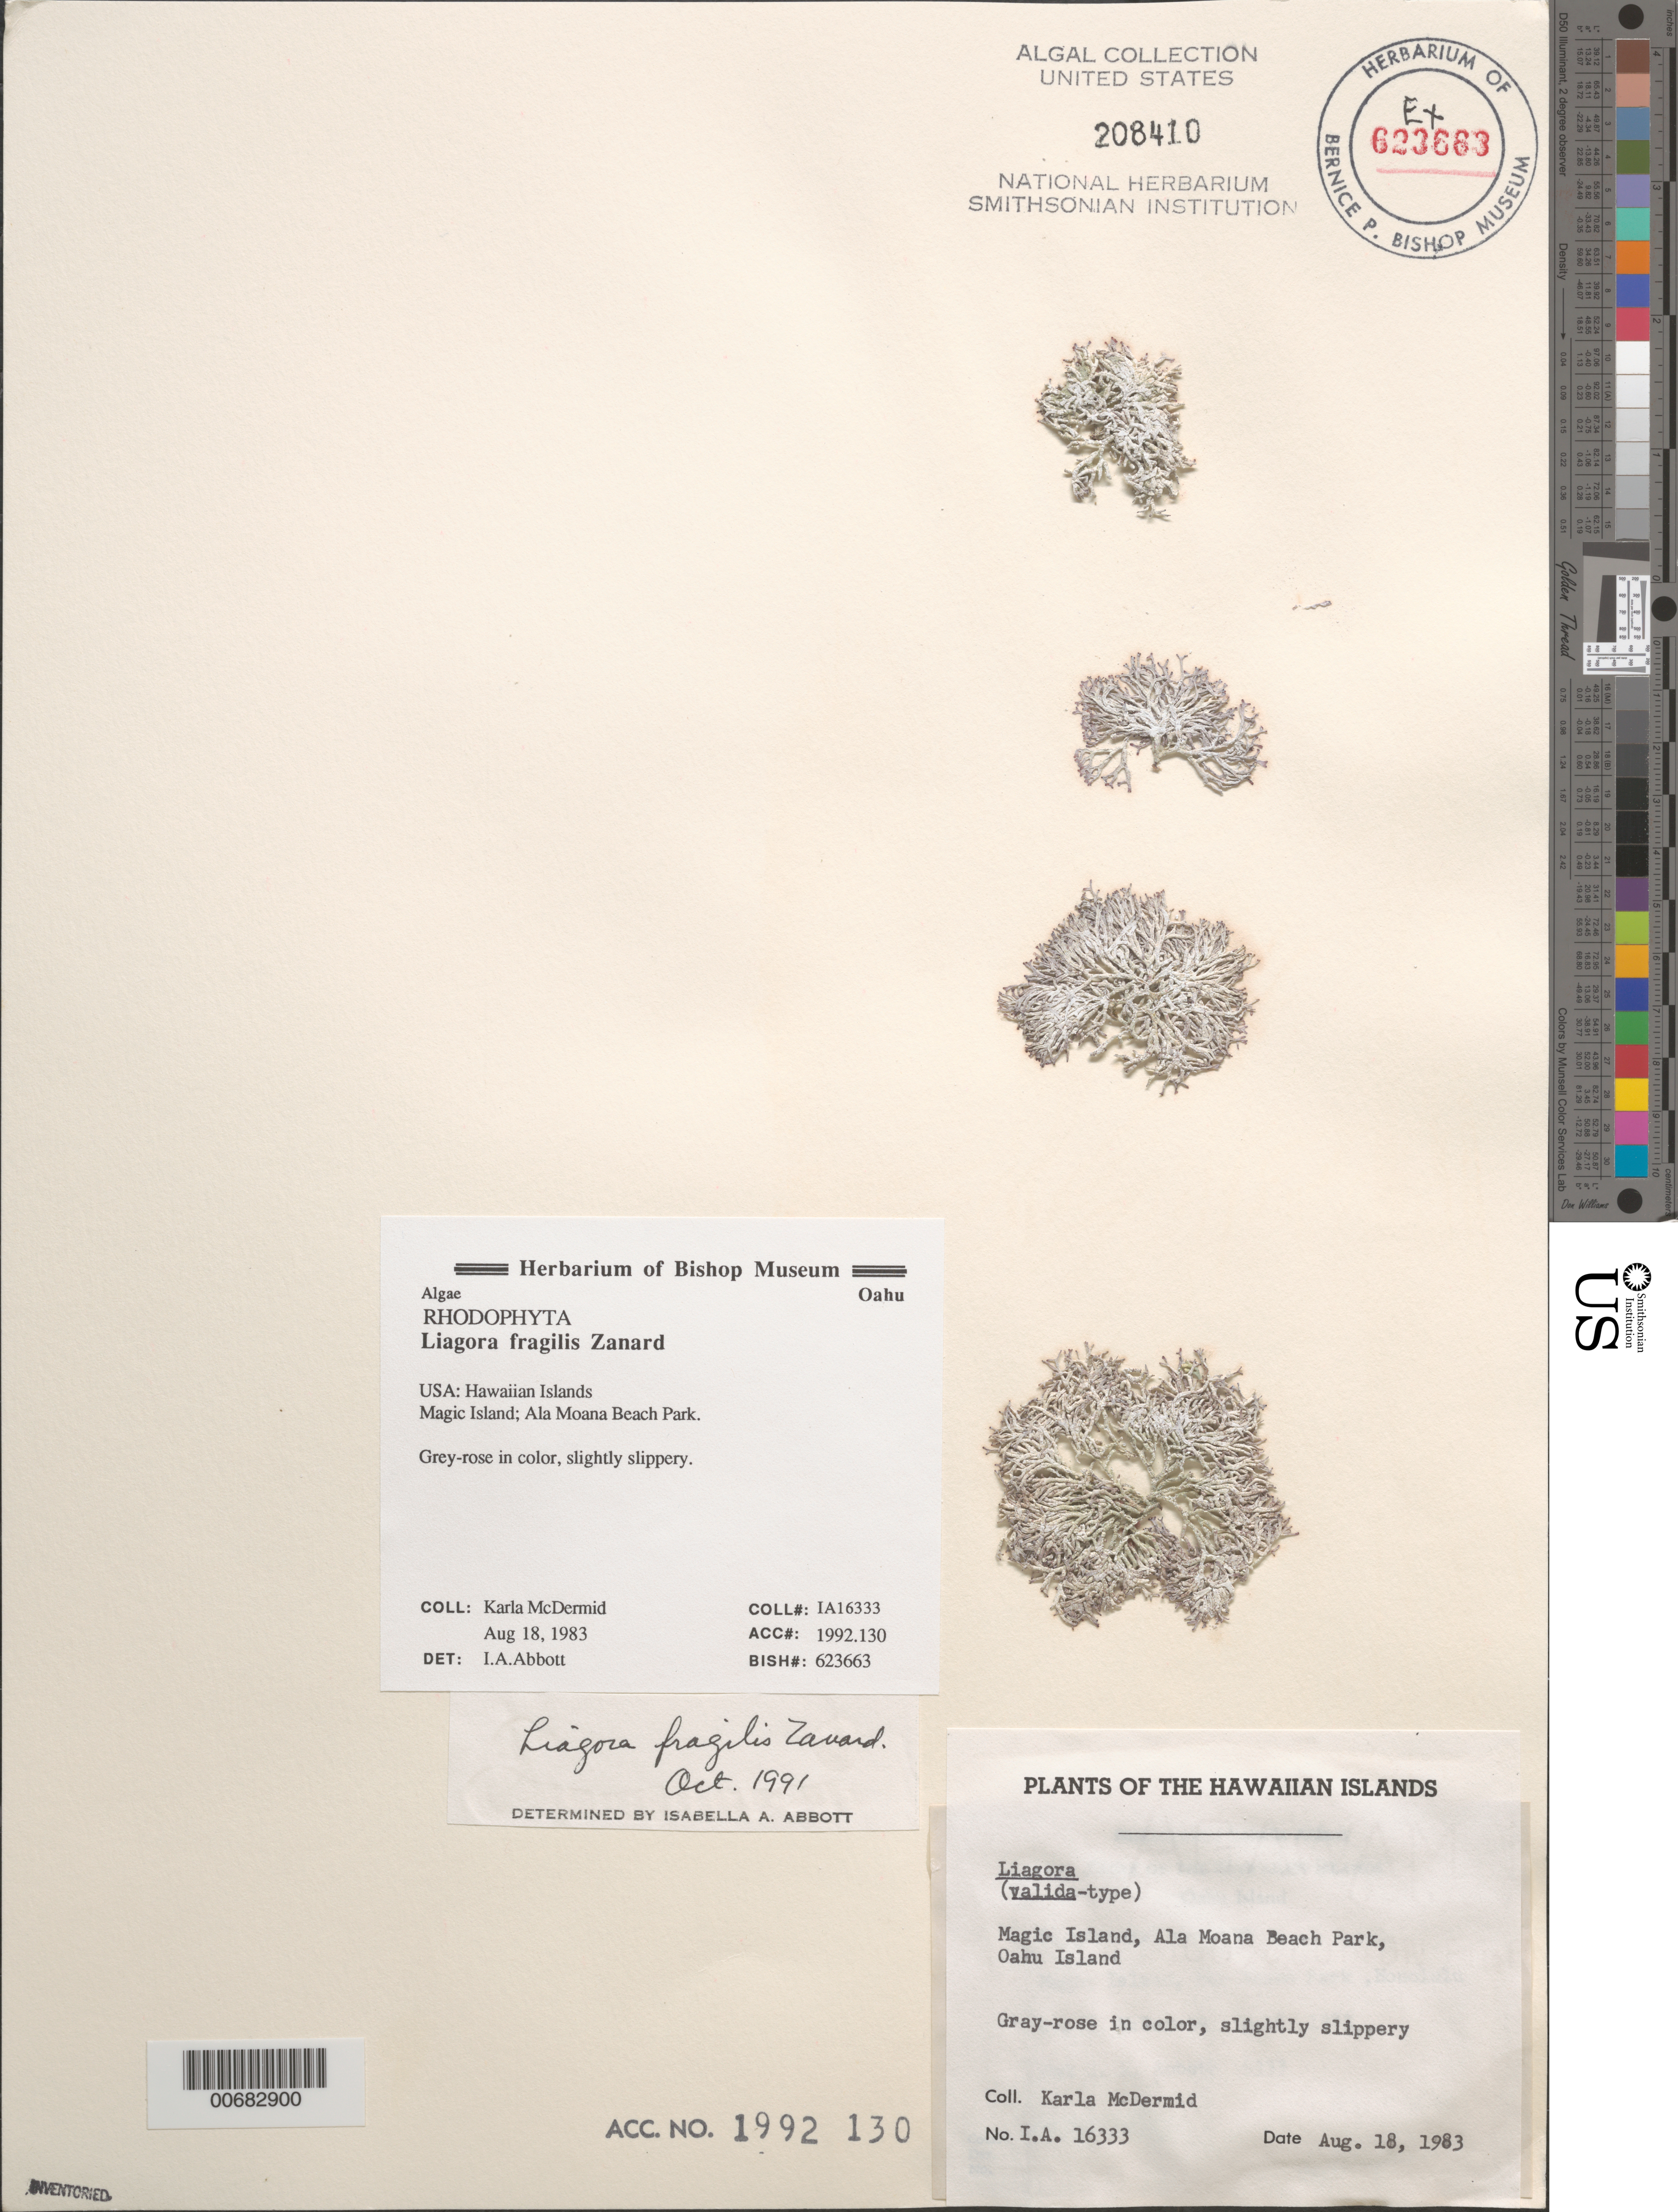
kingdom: Plantae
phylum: Rhodophyta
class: Florideophyceae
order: Nemaliales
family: Liagoraceae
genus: Liagora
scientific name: Liagora fragilis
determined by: Abbott, Isabella A.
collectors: K. McDermid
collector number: IAA 16333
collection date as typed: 18 Aug 1983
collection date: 1983-08-18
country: United States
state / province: Hawaii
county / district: Honolulu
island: Oahu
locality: Magic Island, Ala Moana Beach Park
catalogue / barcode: US 208410